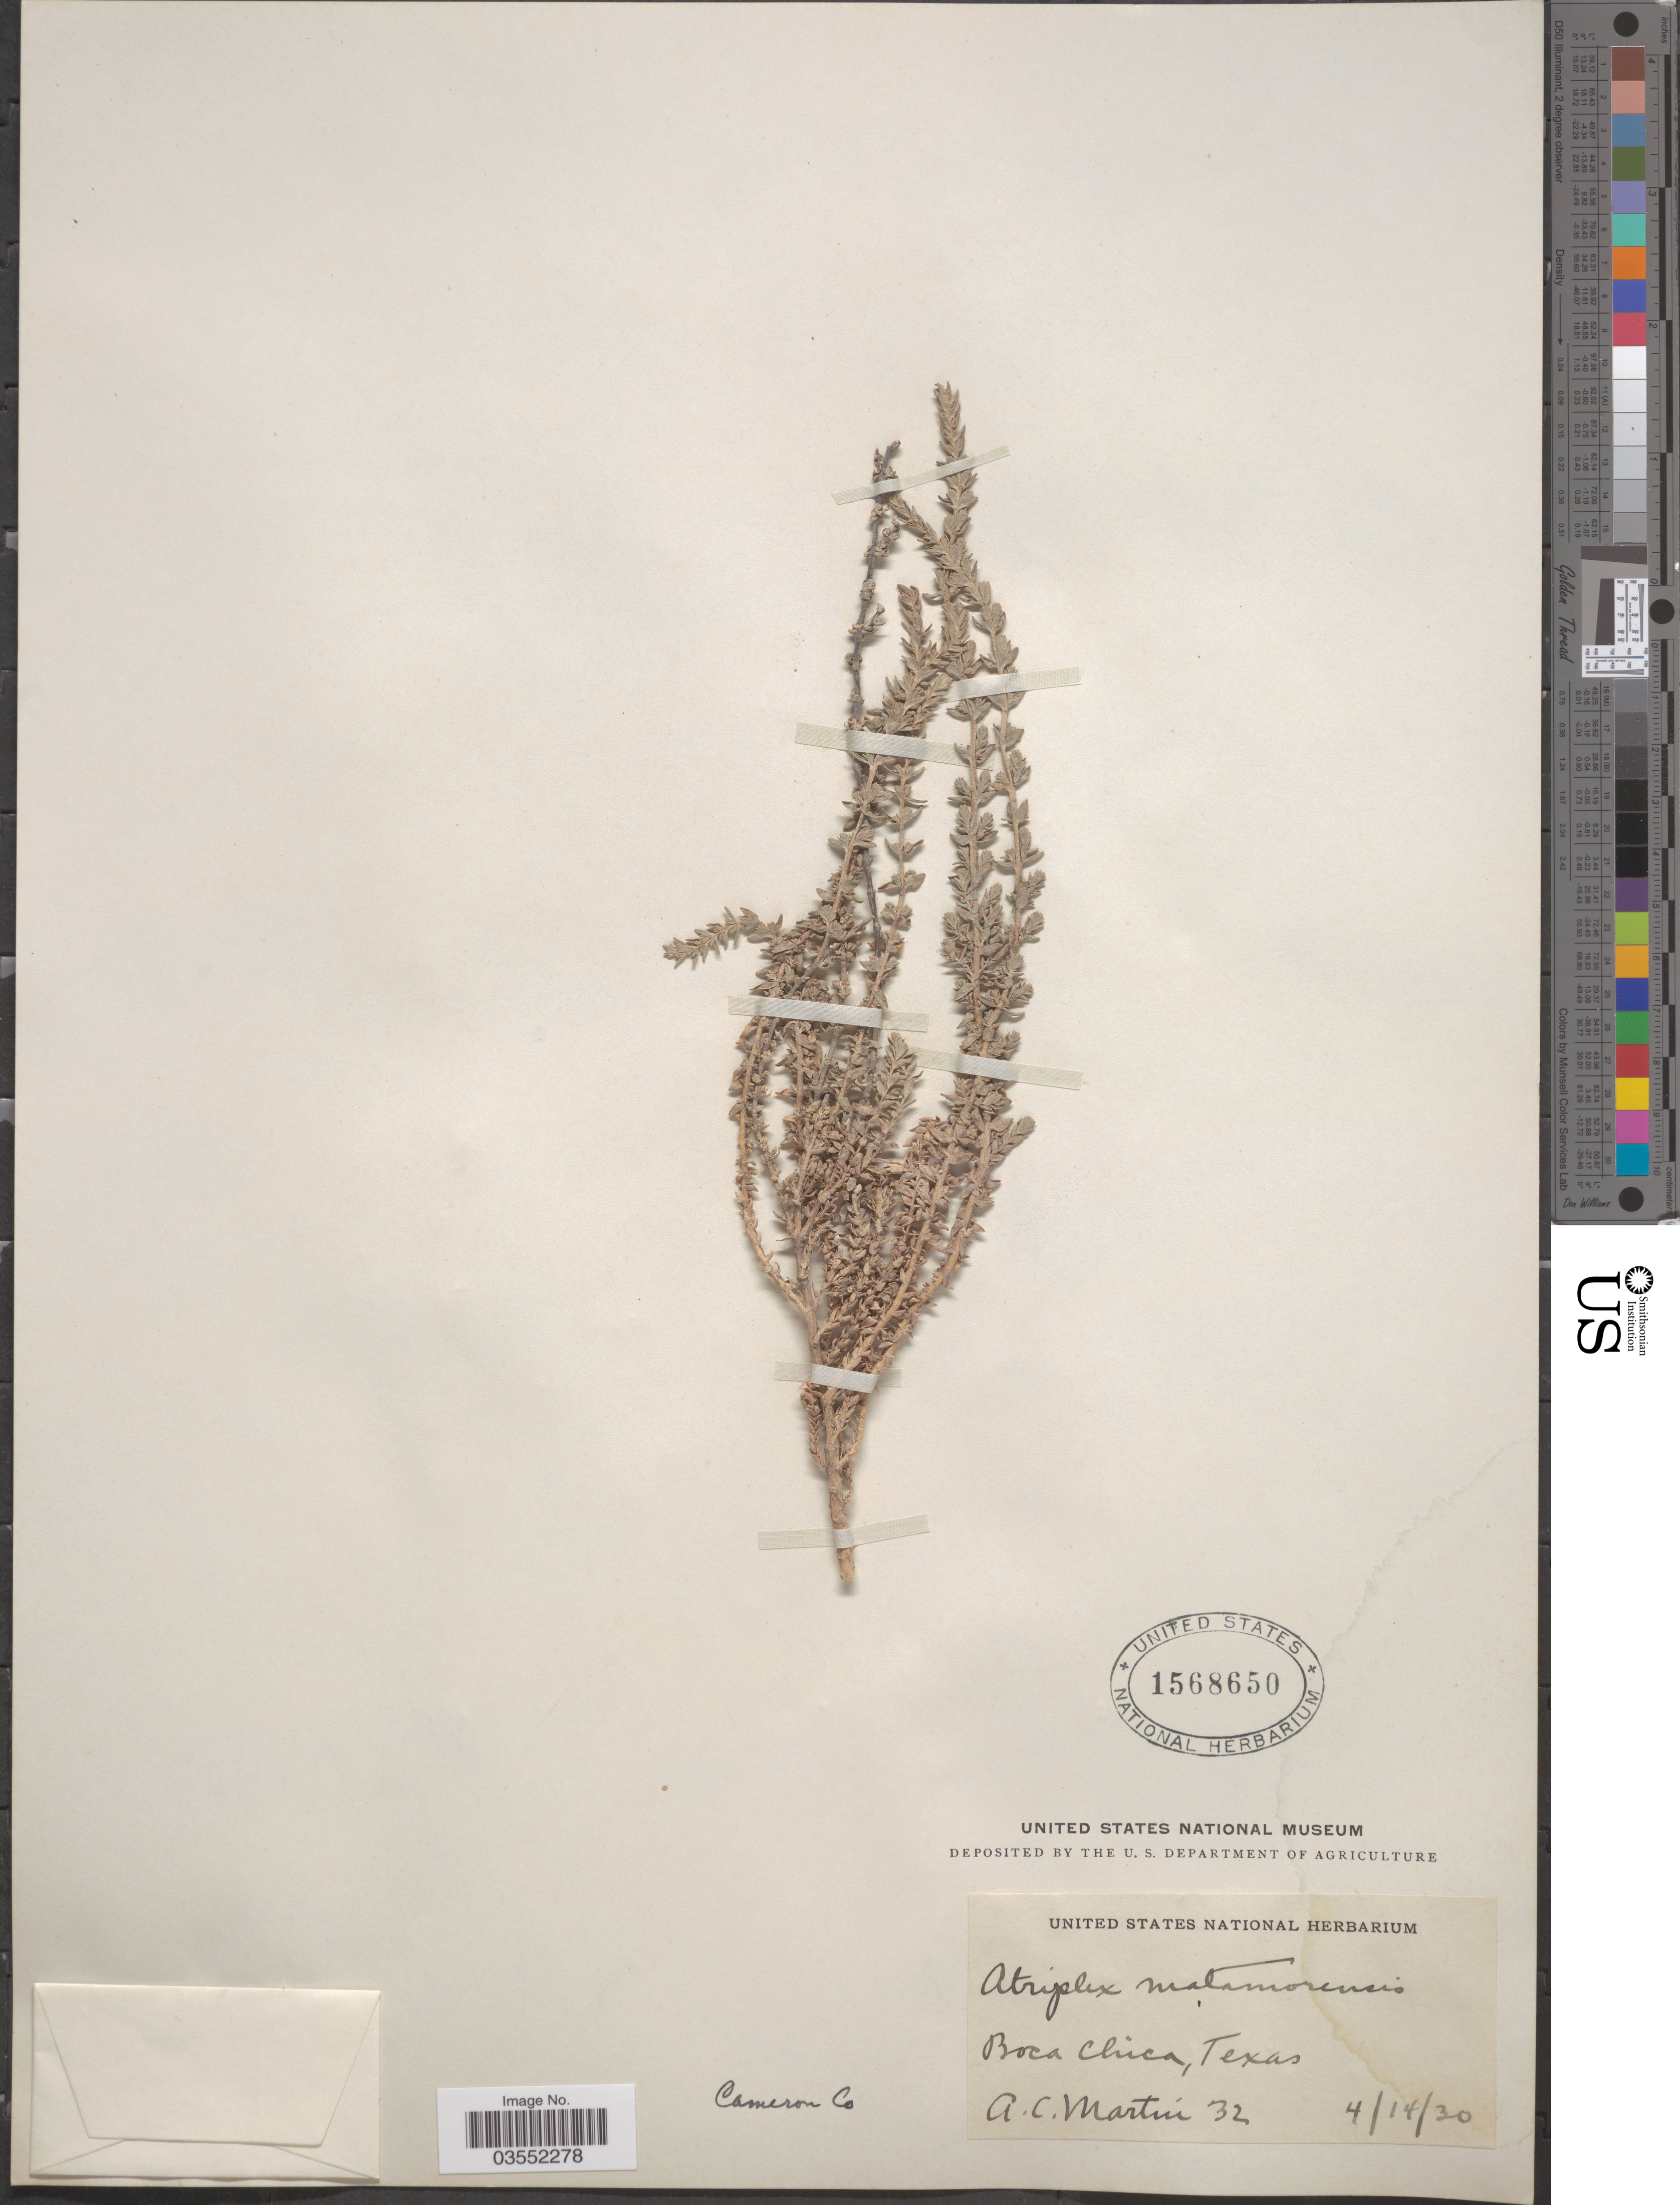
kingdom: Plantae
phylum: Tracheophyta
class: Magnoliopsida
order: Caryophyllales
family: Amaranthaceae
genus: Atriplex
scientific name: Atriplex matamorensis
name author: A. Nelson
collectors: A. C. Martin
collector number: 32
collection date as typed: Transcribed d/m/y: 14/4/30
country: United States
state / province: Texas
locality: Cameron Co., Boca Chica.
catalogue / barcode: US 1568650